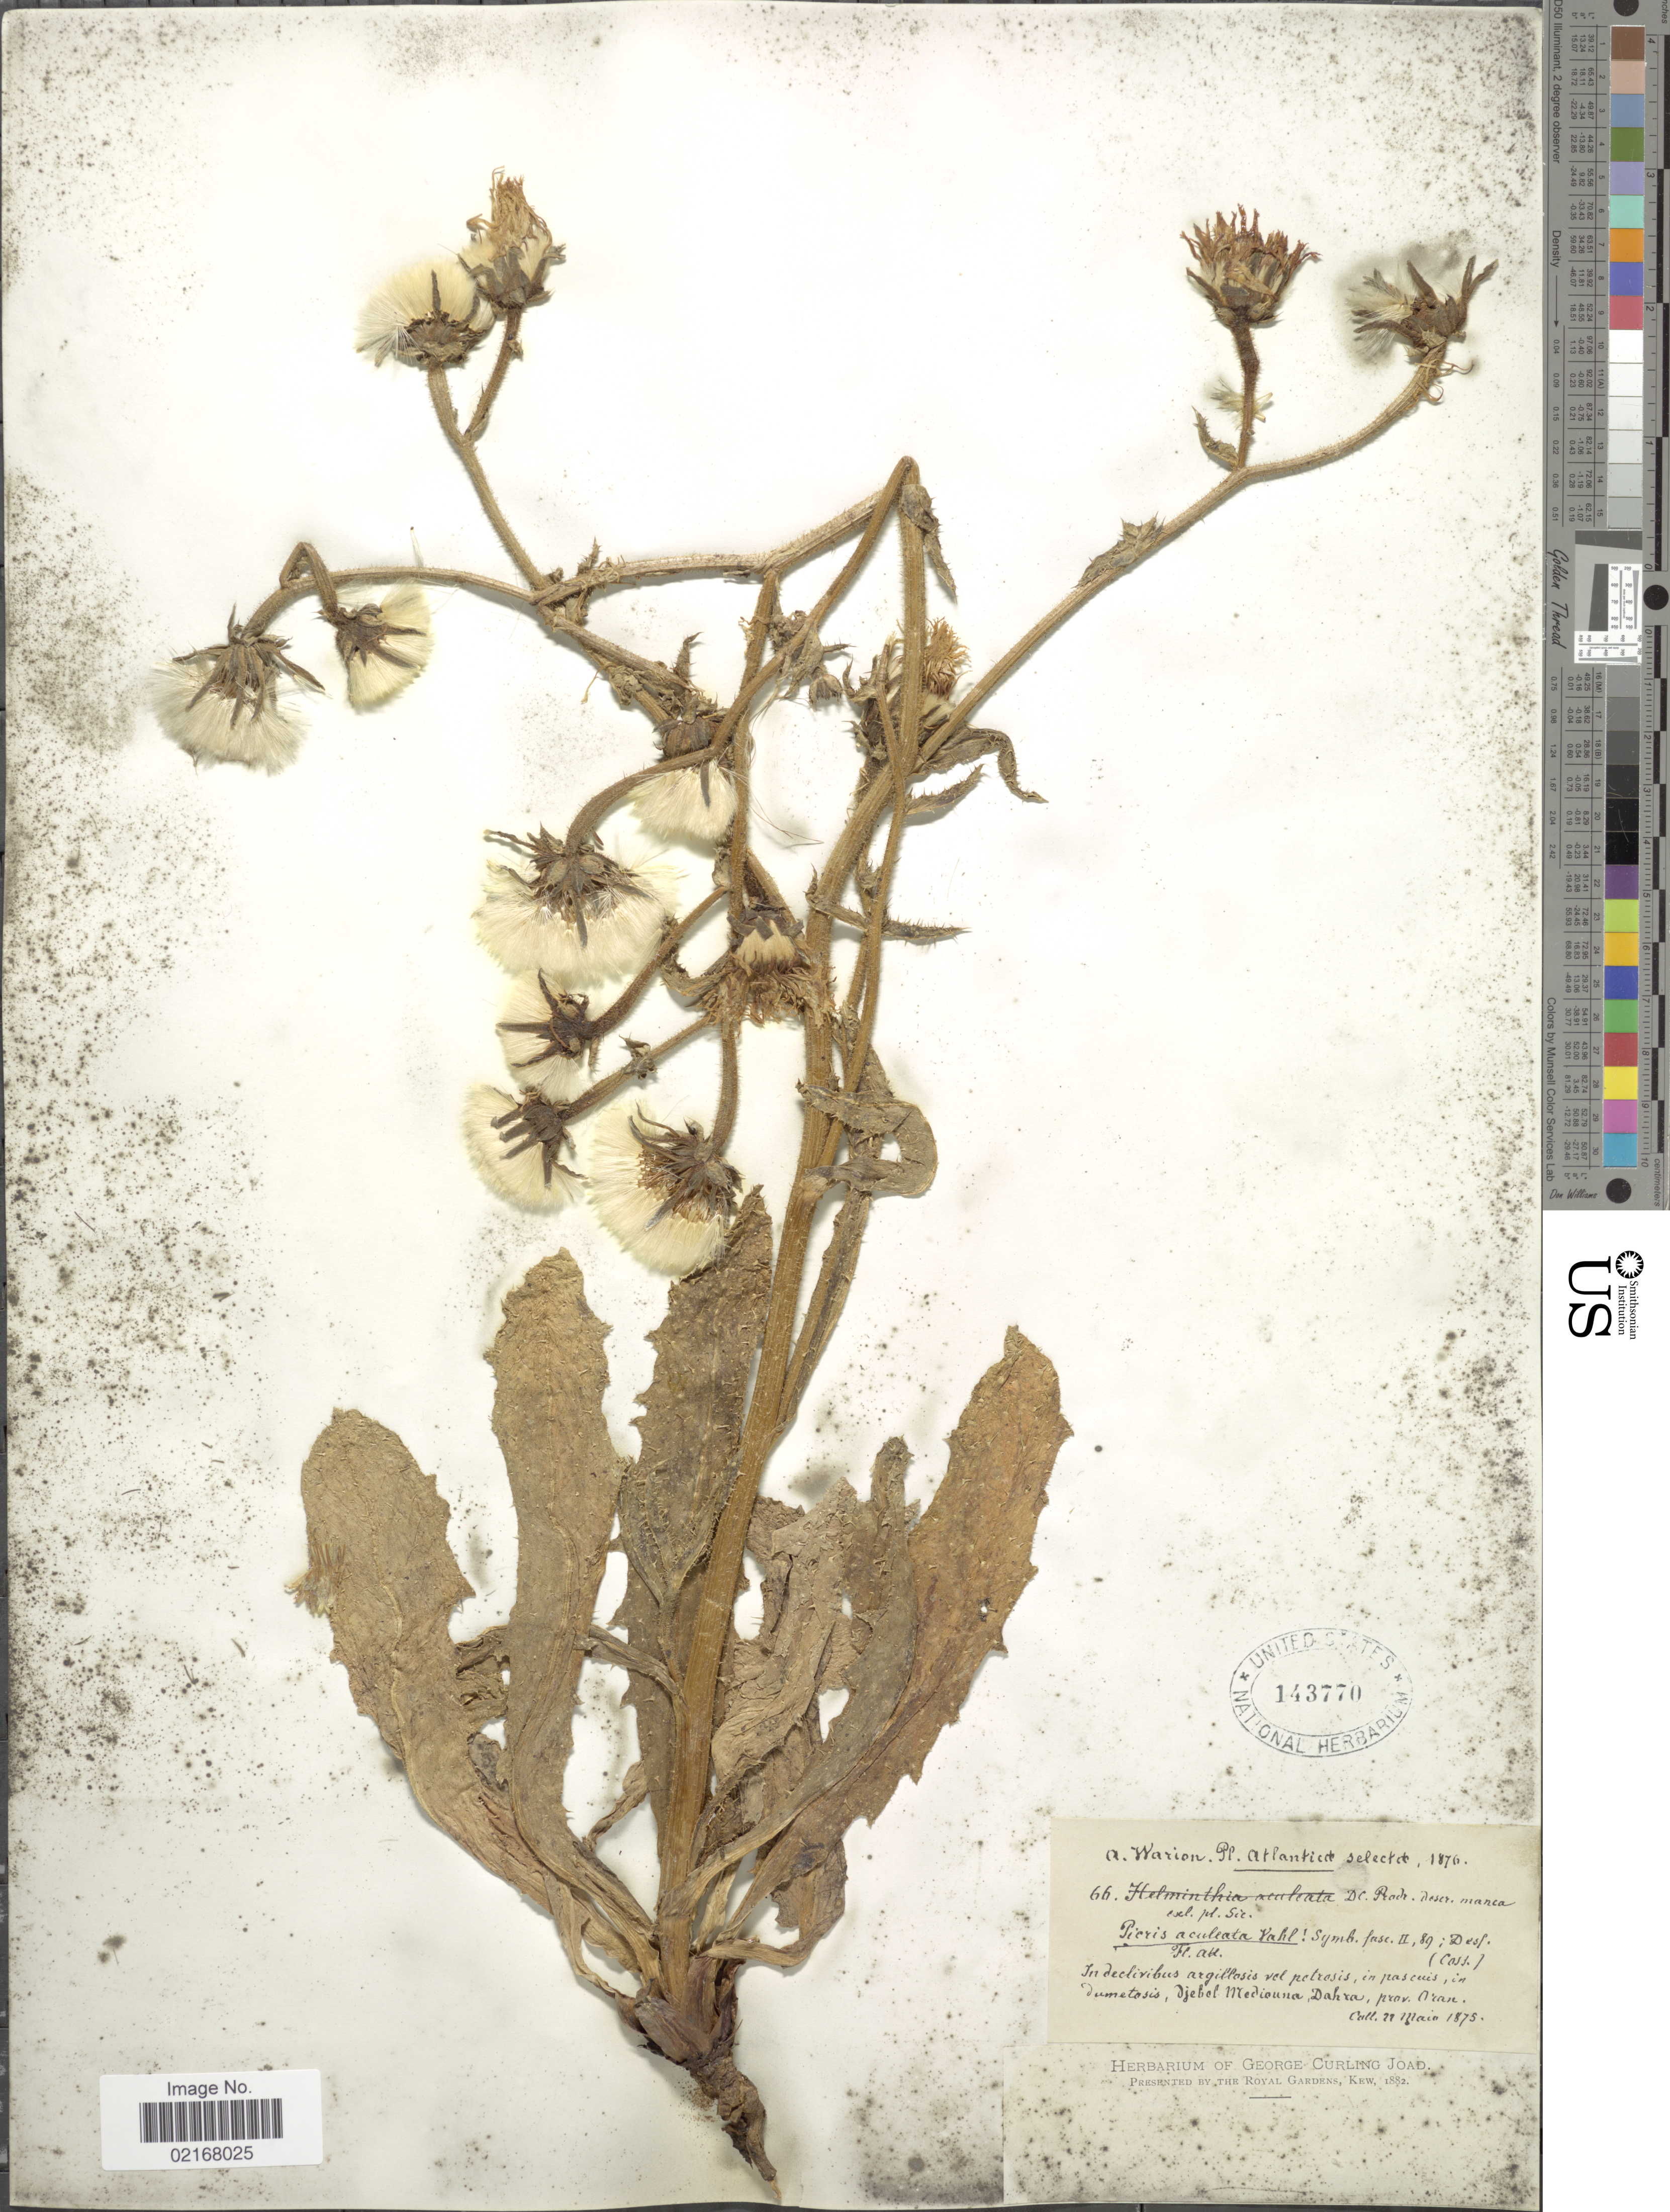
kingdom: Plantae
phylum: Tracheophyta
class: Magnoliopsida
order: Asterales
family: Asteraceae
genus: Helminthotheca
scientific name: Helminthotheca aculeata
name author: (Vahl) Lack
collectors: A. Warion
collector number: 66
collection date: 1875-05-21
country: Algeria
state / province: Oran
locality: Djebel Mediouna, Dahra, prov. Oran.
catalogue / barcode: US 143770